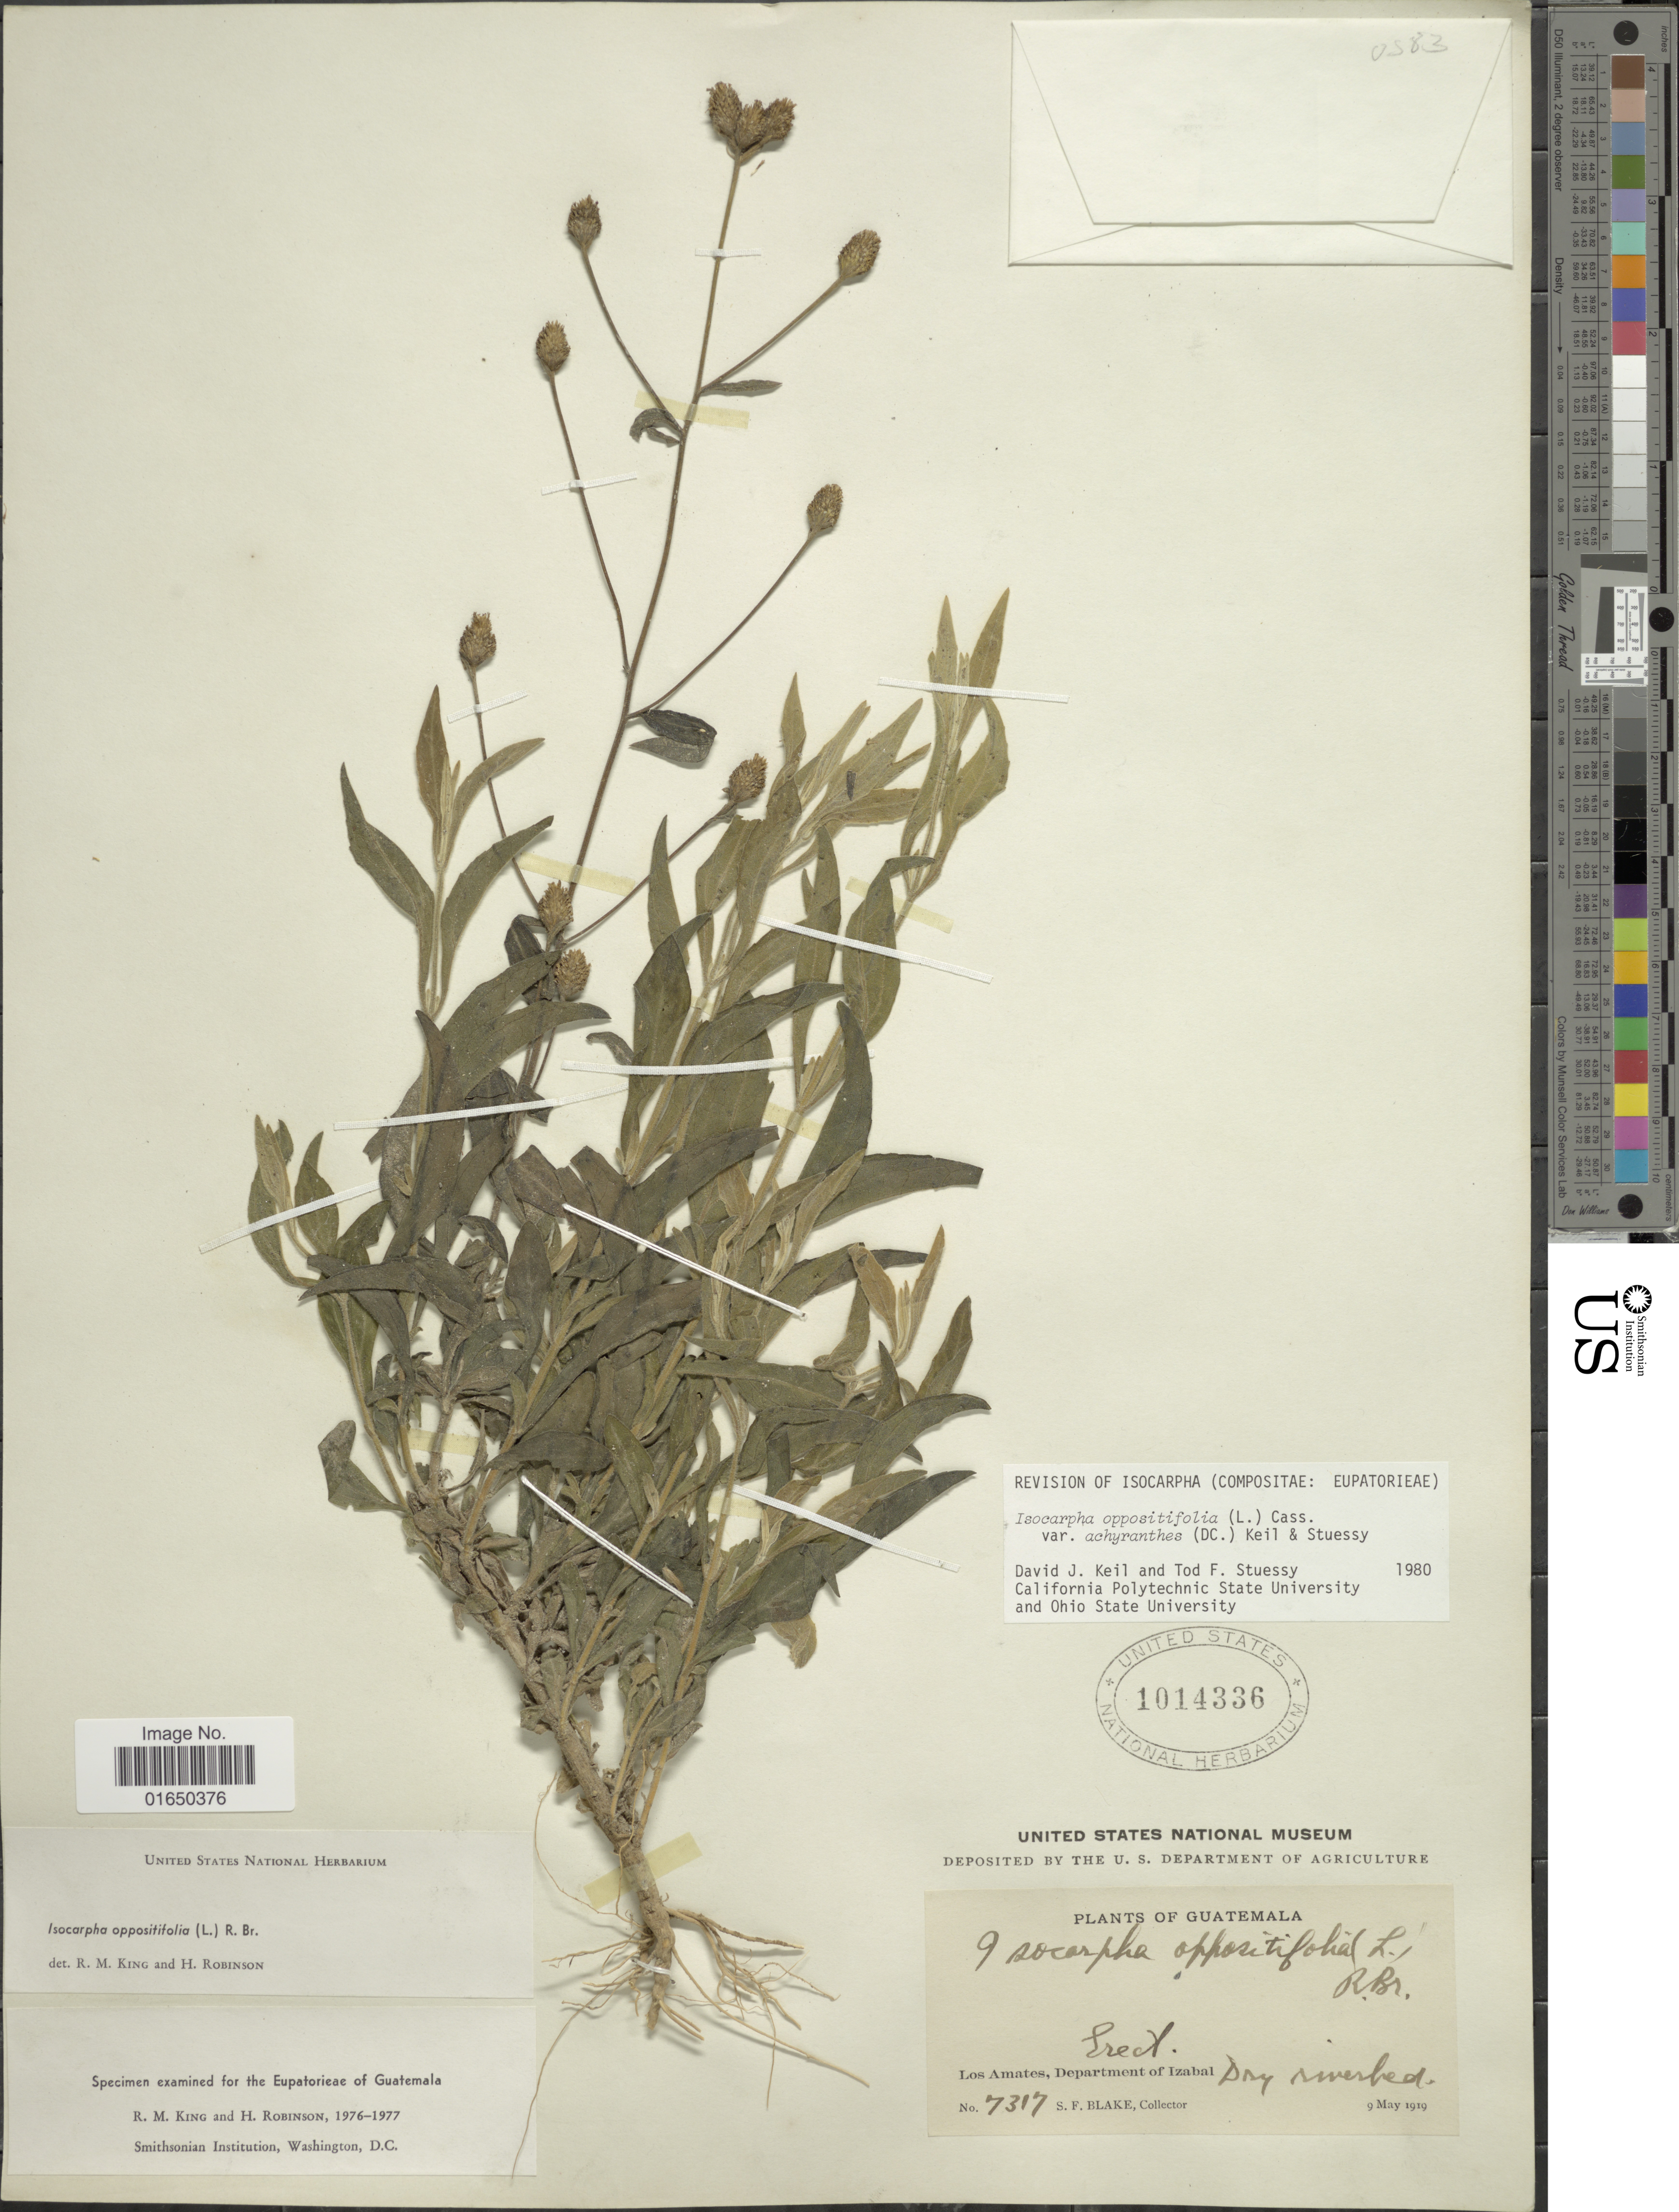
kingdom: Plantae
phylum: Tracheophyta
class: Magnoliopsida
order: Asterales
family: Asteraceae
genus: Isocarpha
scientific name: Isocarpha oppositifolia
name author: (L.) Cass.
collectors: S. Blake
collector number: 7317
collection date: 1919-05-09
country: Guatemala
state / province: Izabal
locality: Los Amates, Department of Izabel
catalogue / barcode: US 1014336